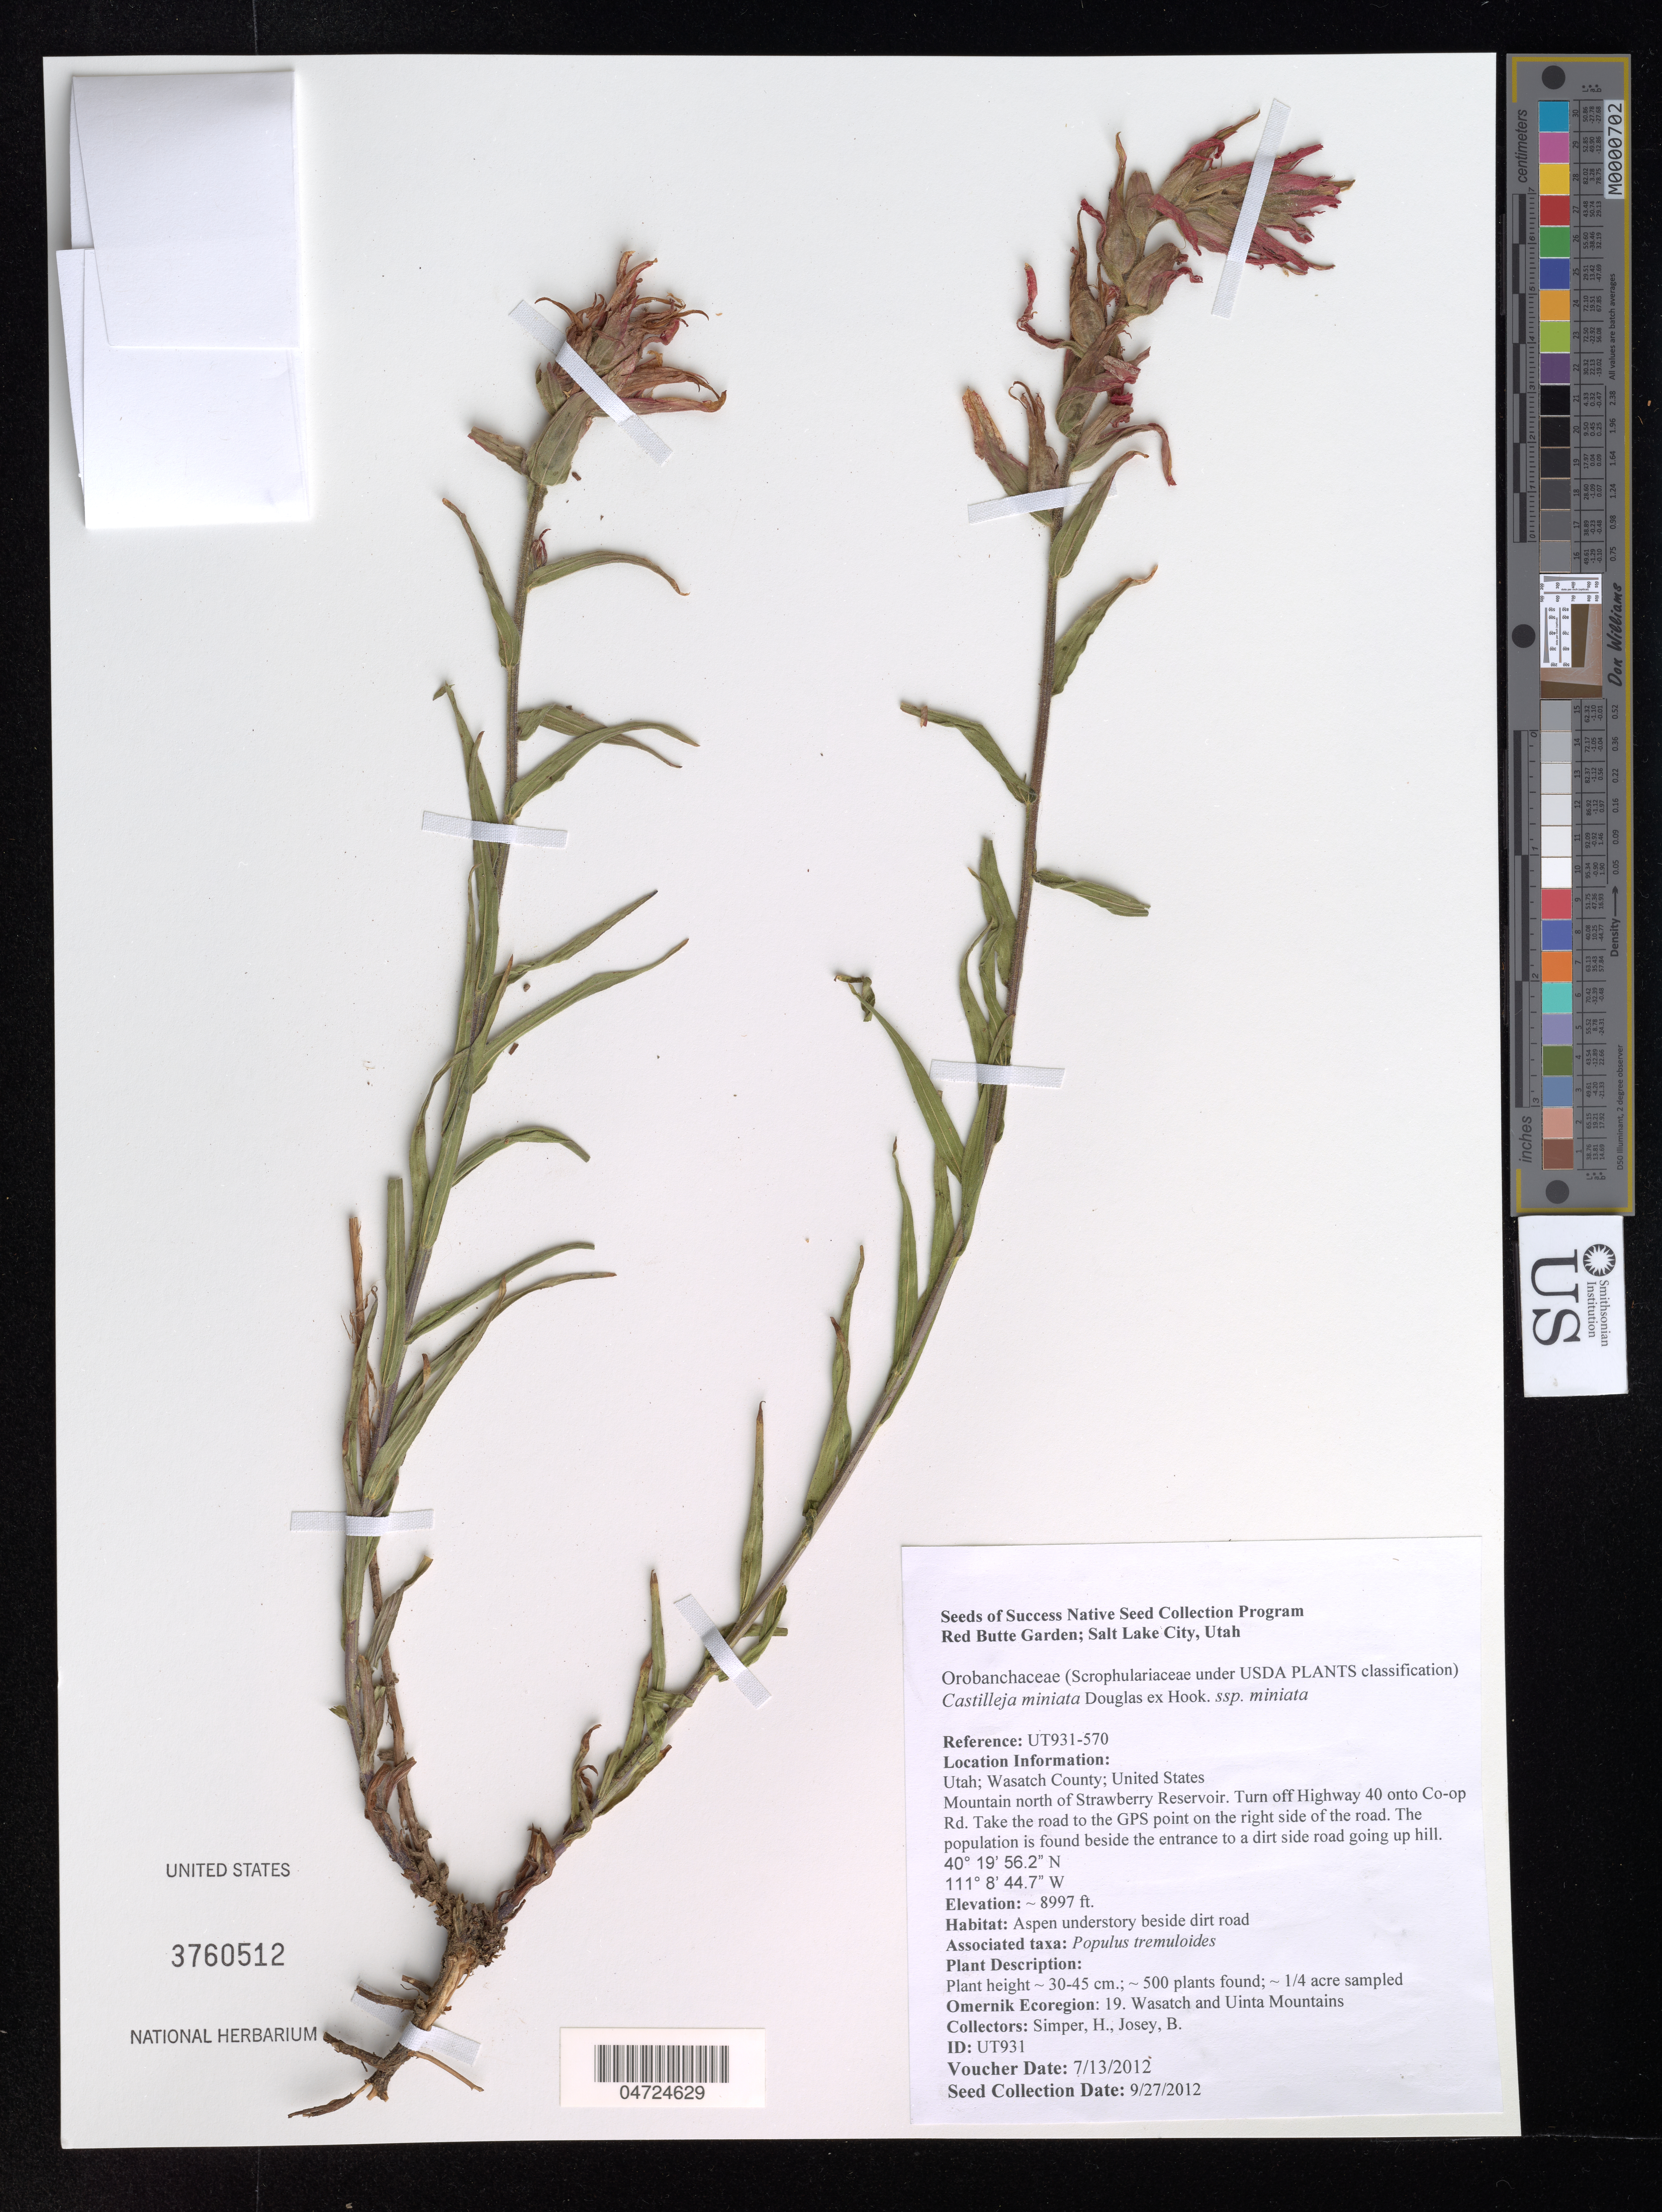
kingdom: Plantae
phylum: Tracheophyta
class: Magnoliopsida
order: Lamiales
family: Orobanchaceae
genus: Castilleja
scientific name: Castilleja miniata subsp. miniata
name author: Douglas ex Hook.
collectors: H. Simper & B. Josey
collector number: UT931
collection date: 2012-09-27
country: United States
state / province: Utah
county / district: Wasatch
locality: Wasatch County. Mountain north of Strawberry Reservoir. Turn off Highway 40 onto Co-op Rd. Take the road to the GPS point on the right side of the road. The population is found beside the entrance to a dirt road going up hill.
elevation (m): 2742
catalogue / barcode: US 3760512